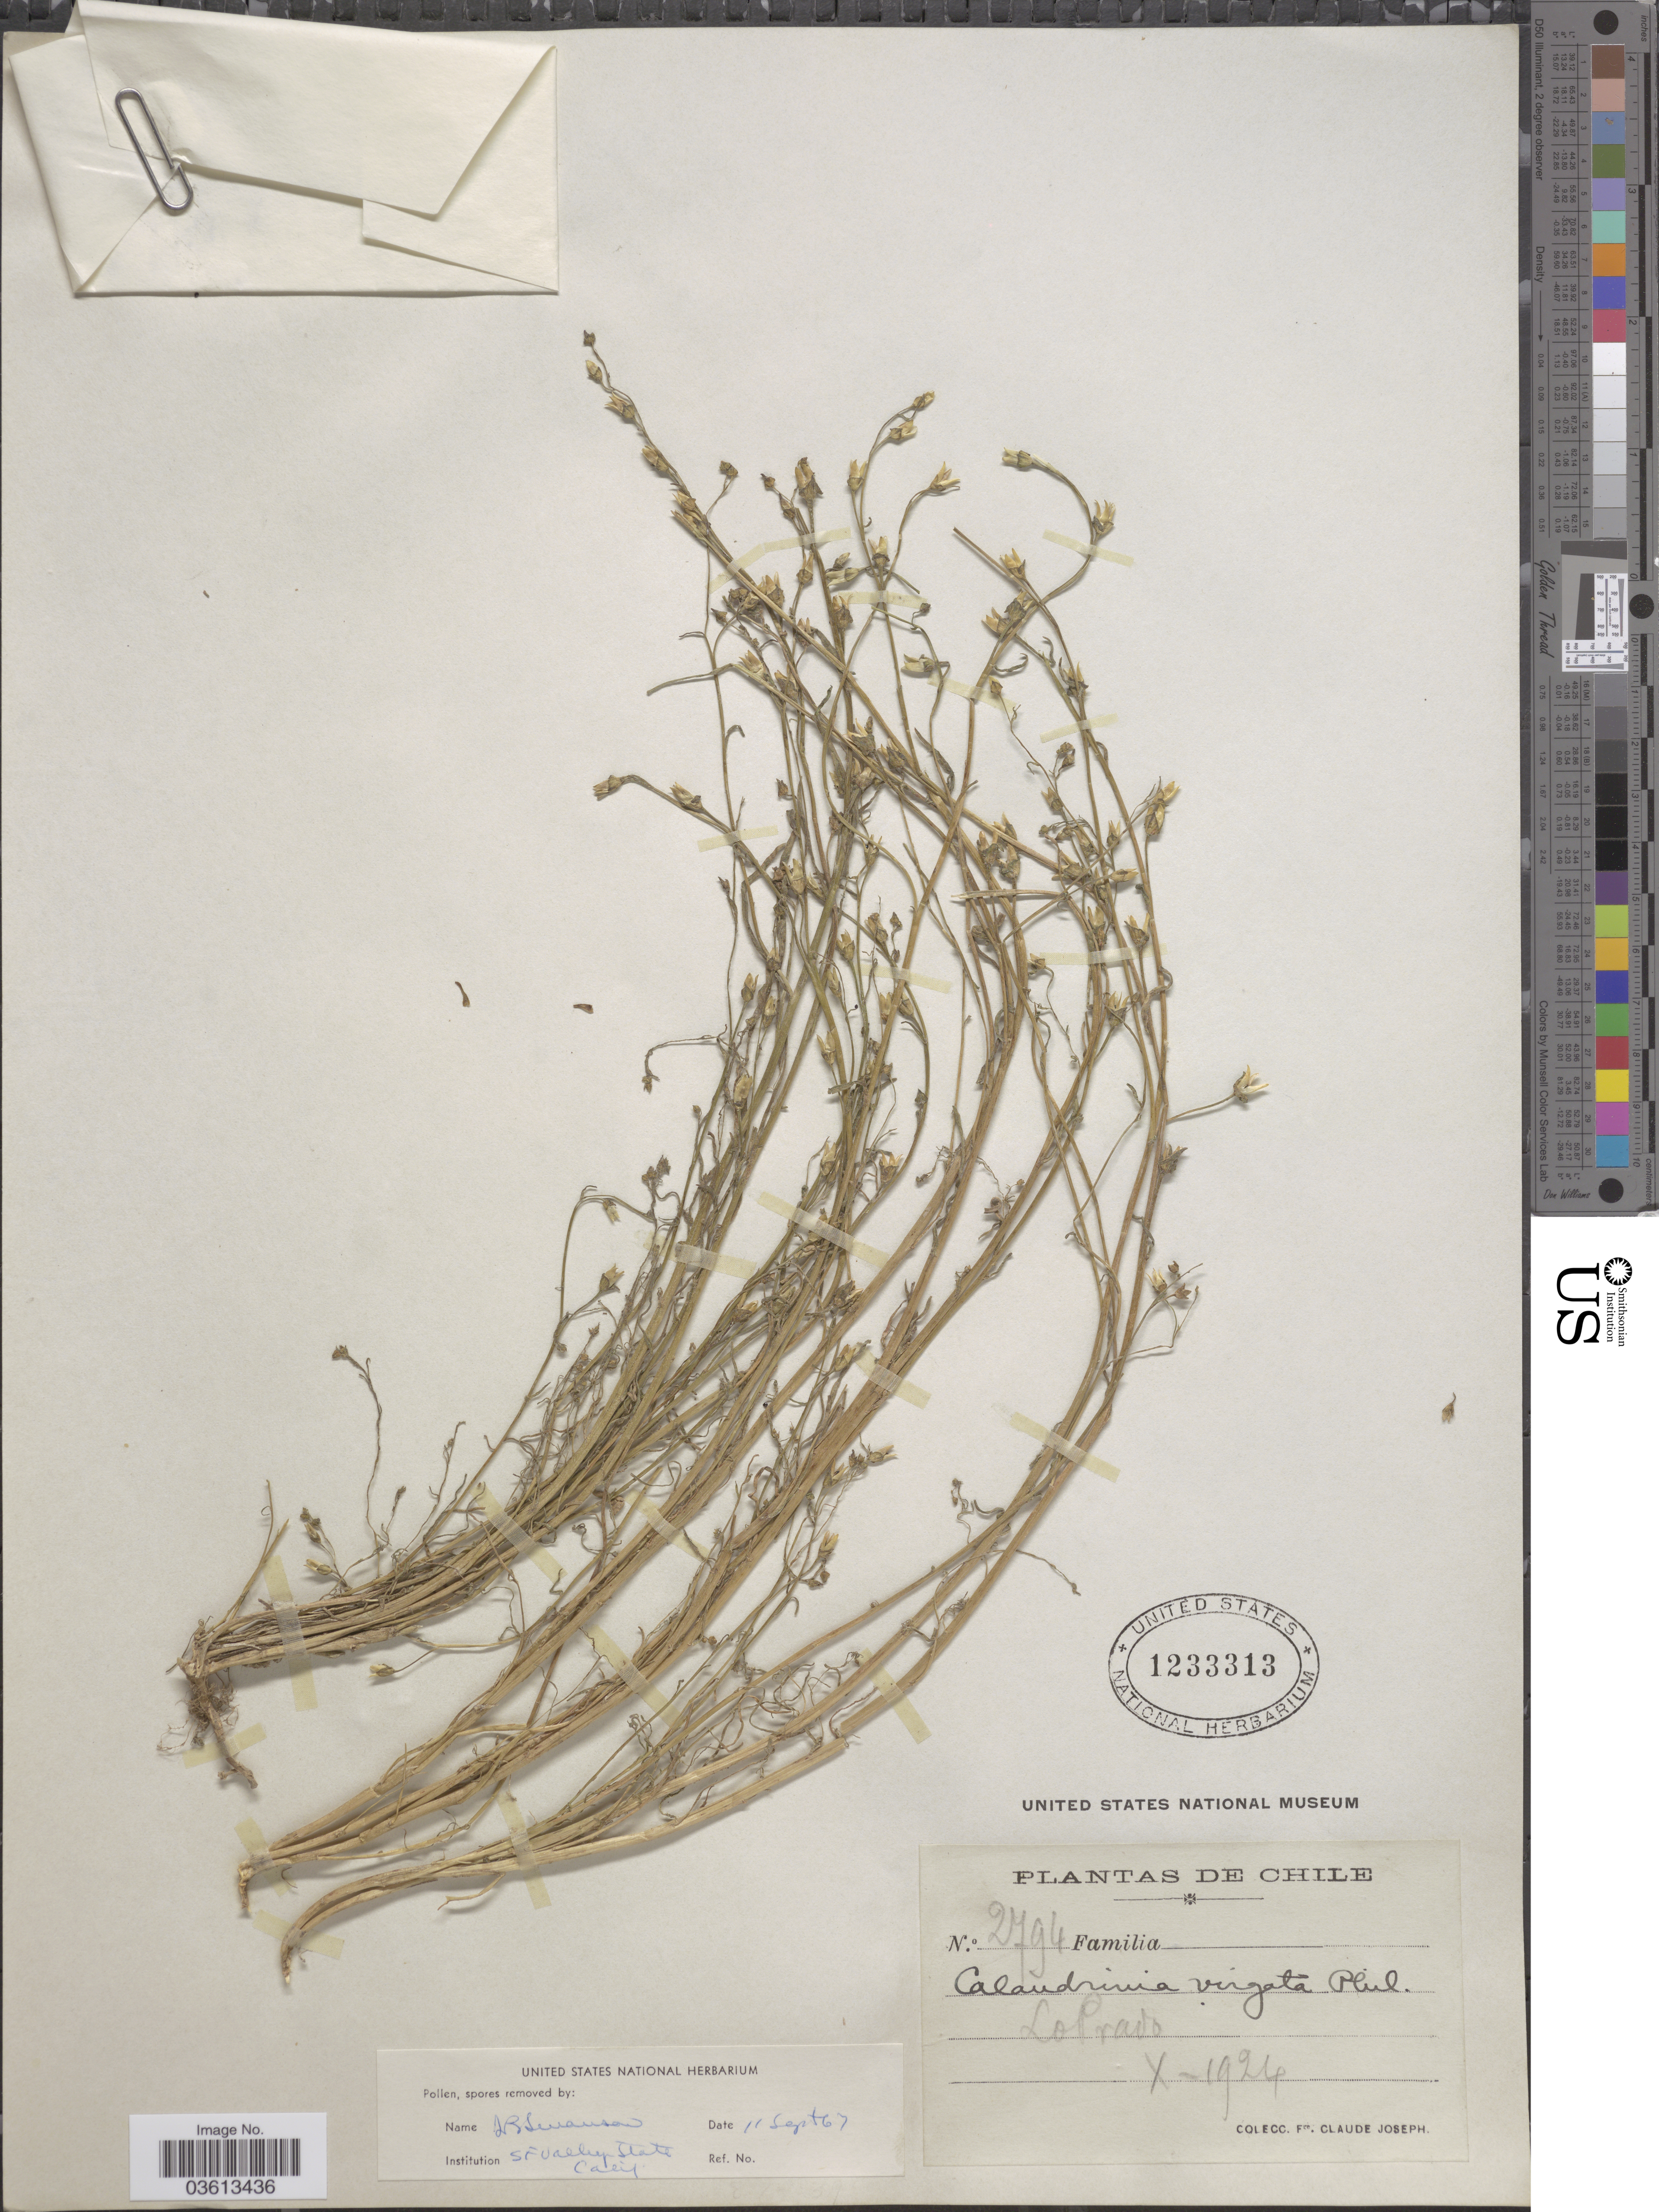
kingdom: Plantae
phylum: Tracheophyta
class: Magnoliopsida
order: Caryophyllales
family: Montiaceae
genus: Calandrinia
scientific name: Calandrinia ciliata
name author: (Ruiz & Pav.) DC.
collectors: Bro. Claude-Joseph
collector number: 2794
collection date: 1924-10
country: Chile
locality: Lo Prado.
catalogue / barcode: US 1233313